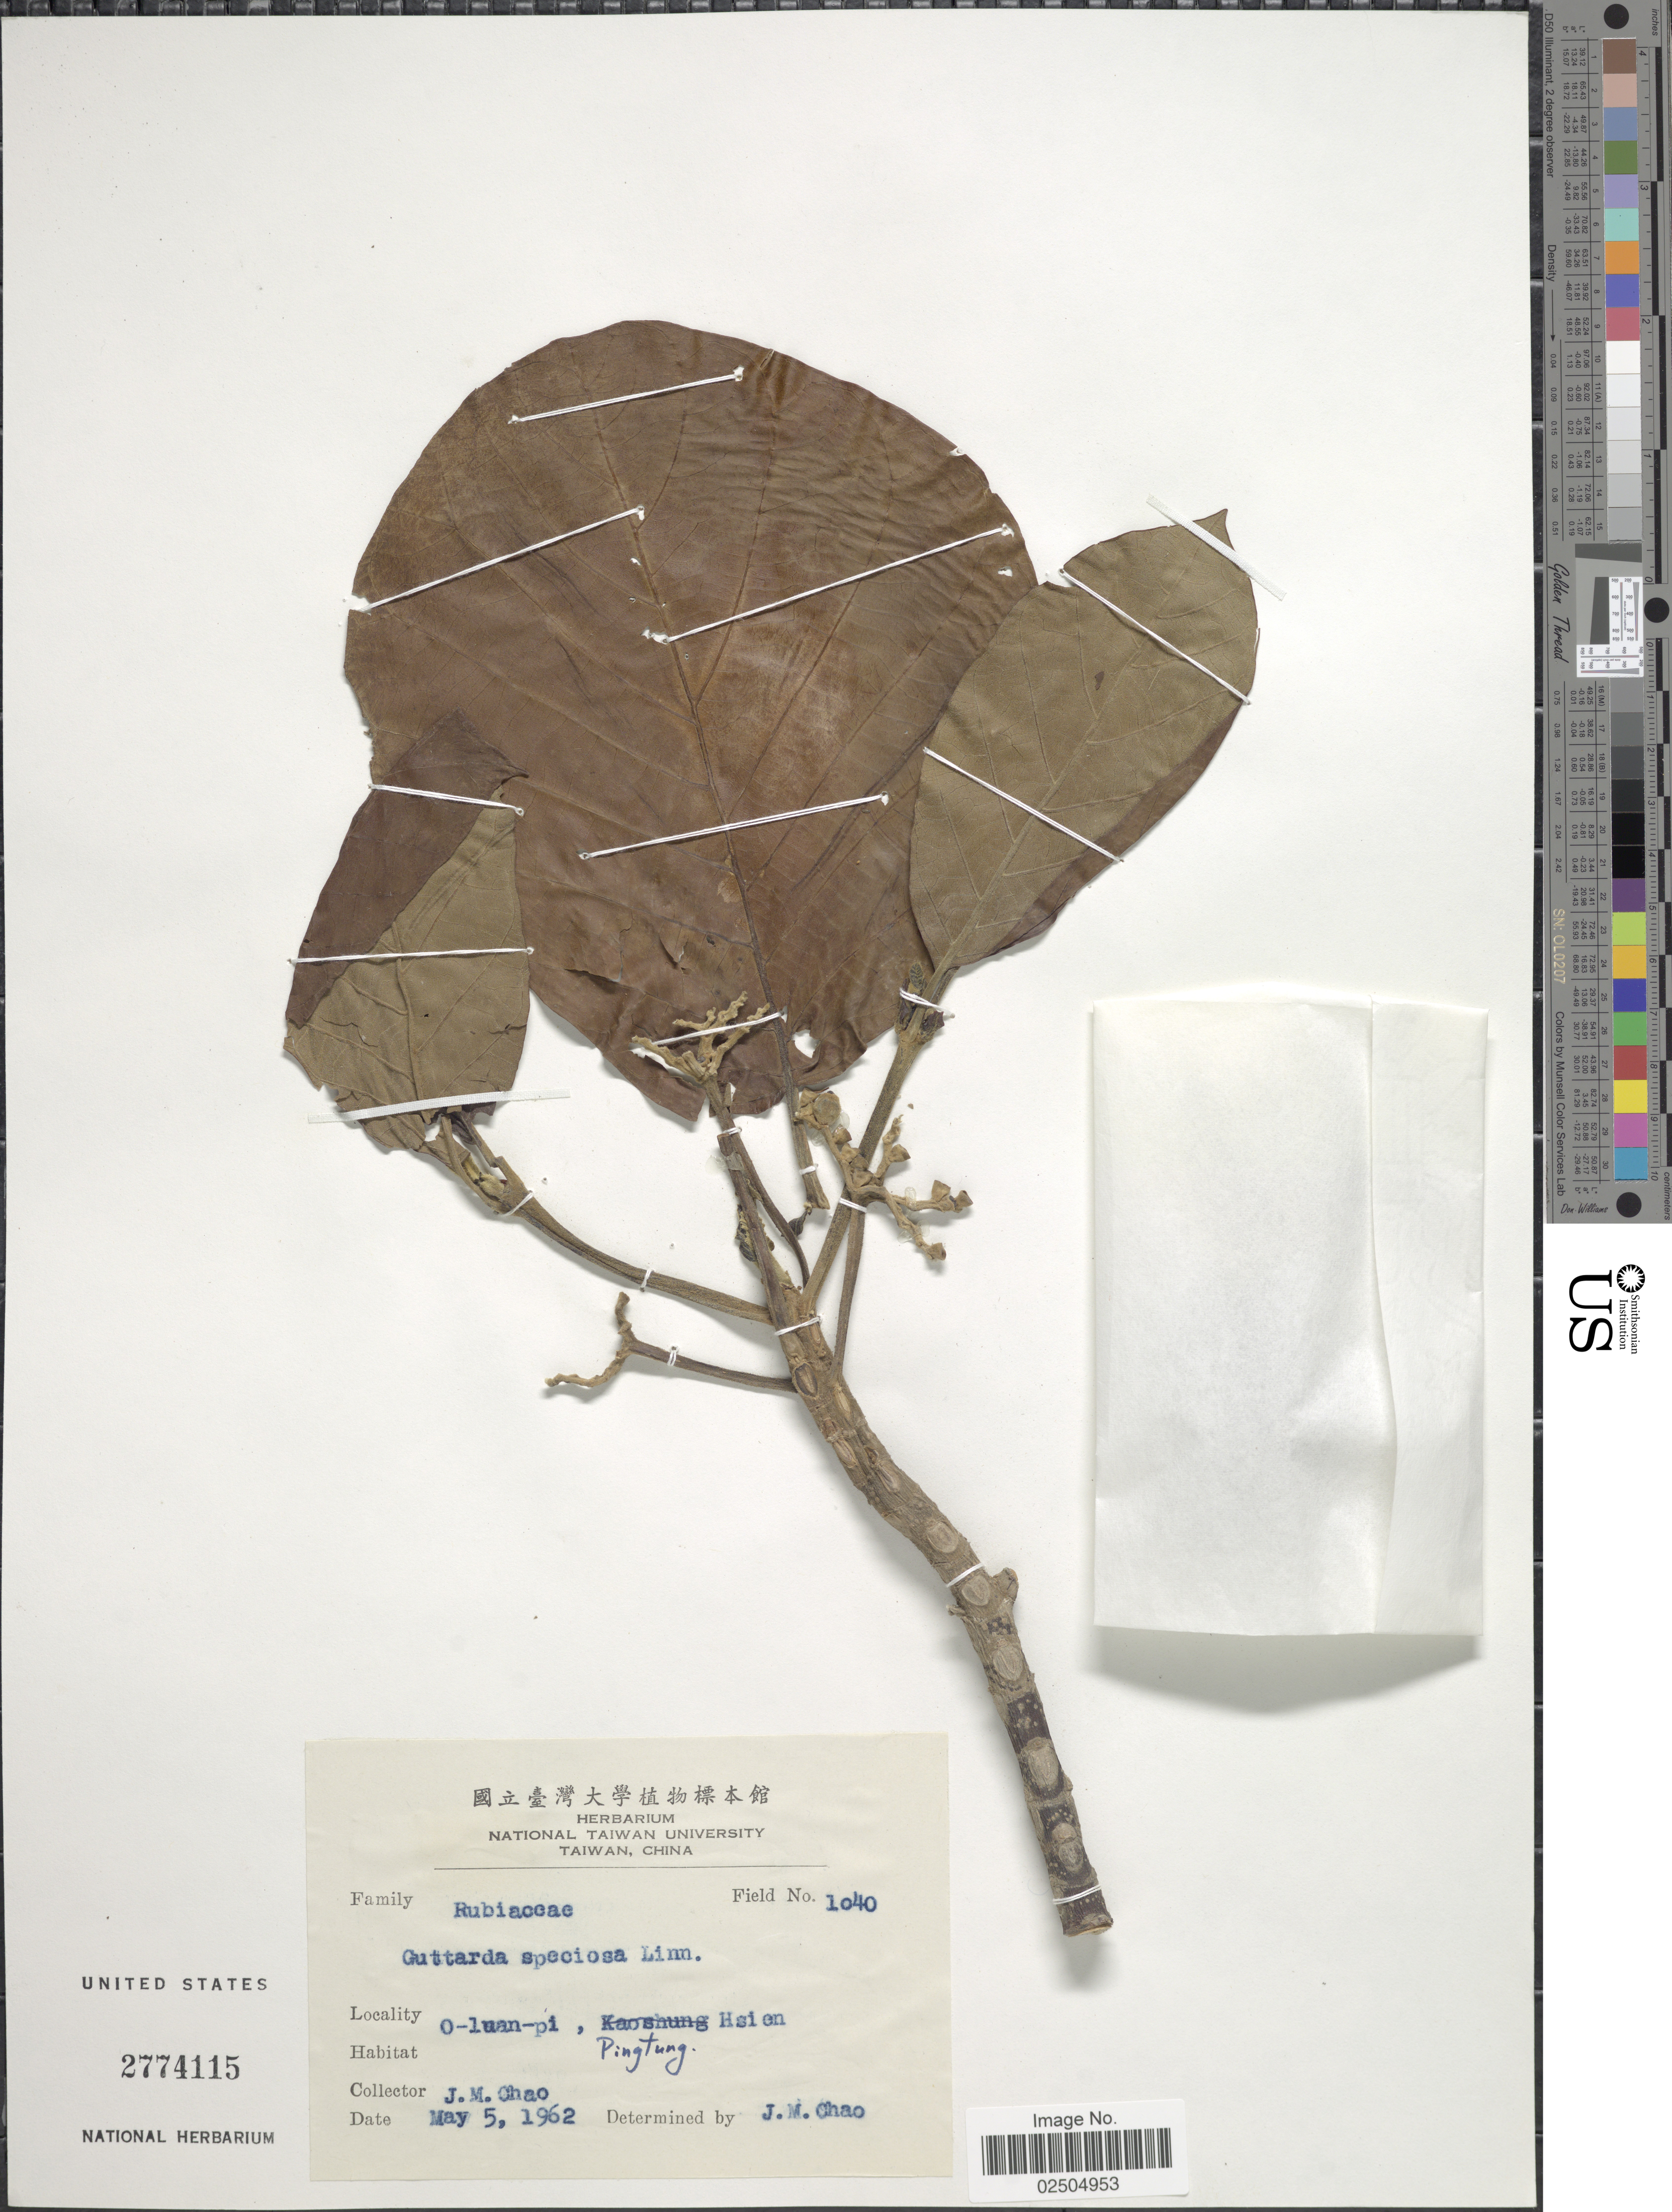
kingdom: Plantae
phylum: Tracheophyta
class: Magnoliopsida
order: Gentianales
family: Rubiaceae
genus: Guettarda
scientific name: Guettarda speciosa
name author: L.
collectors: J. Chao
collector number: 1040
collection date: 1962-05-05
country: Taiwan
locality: O-luan-pi, Pingtung Hsien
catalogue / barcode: US 2774115